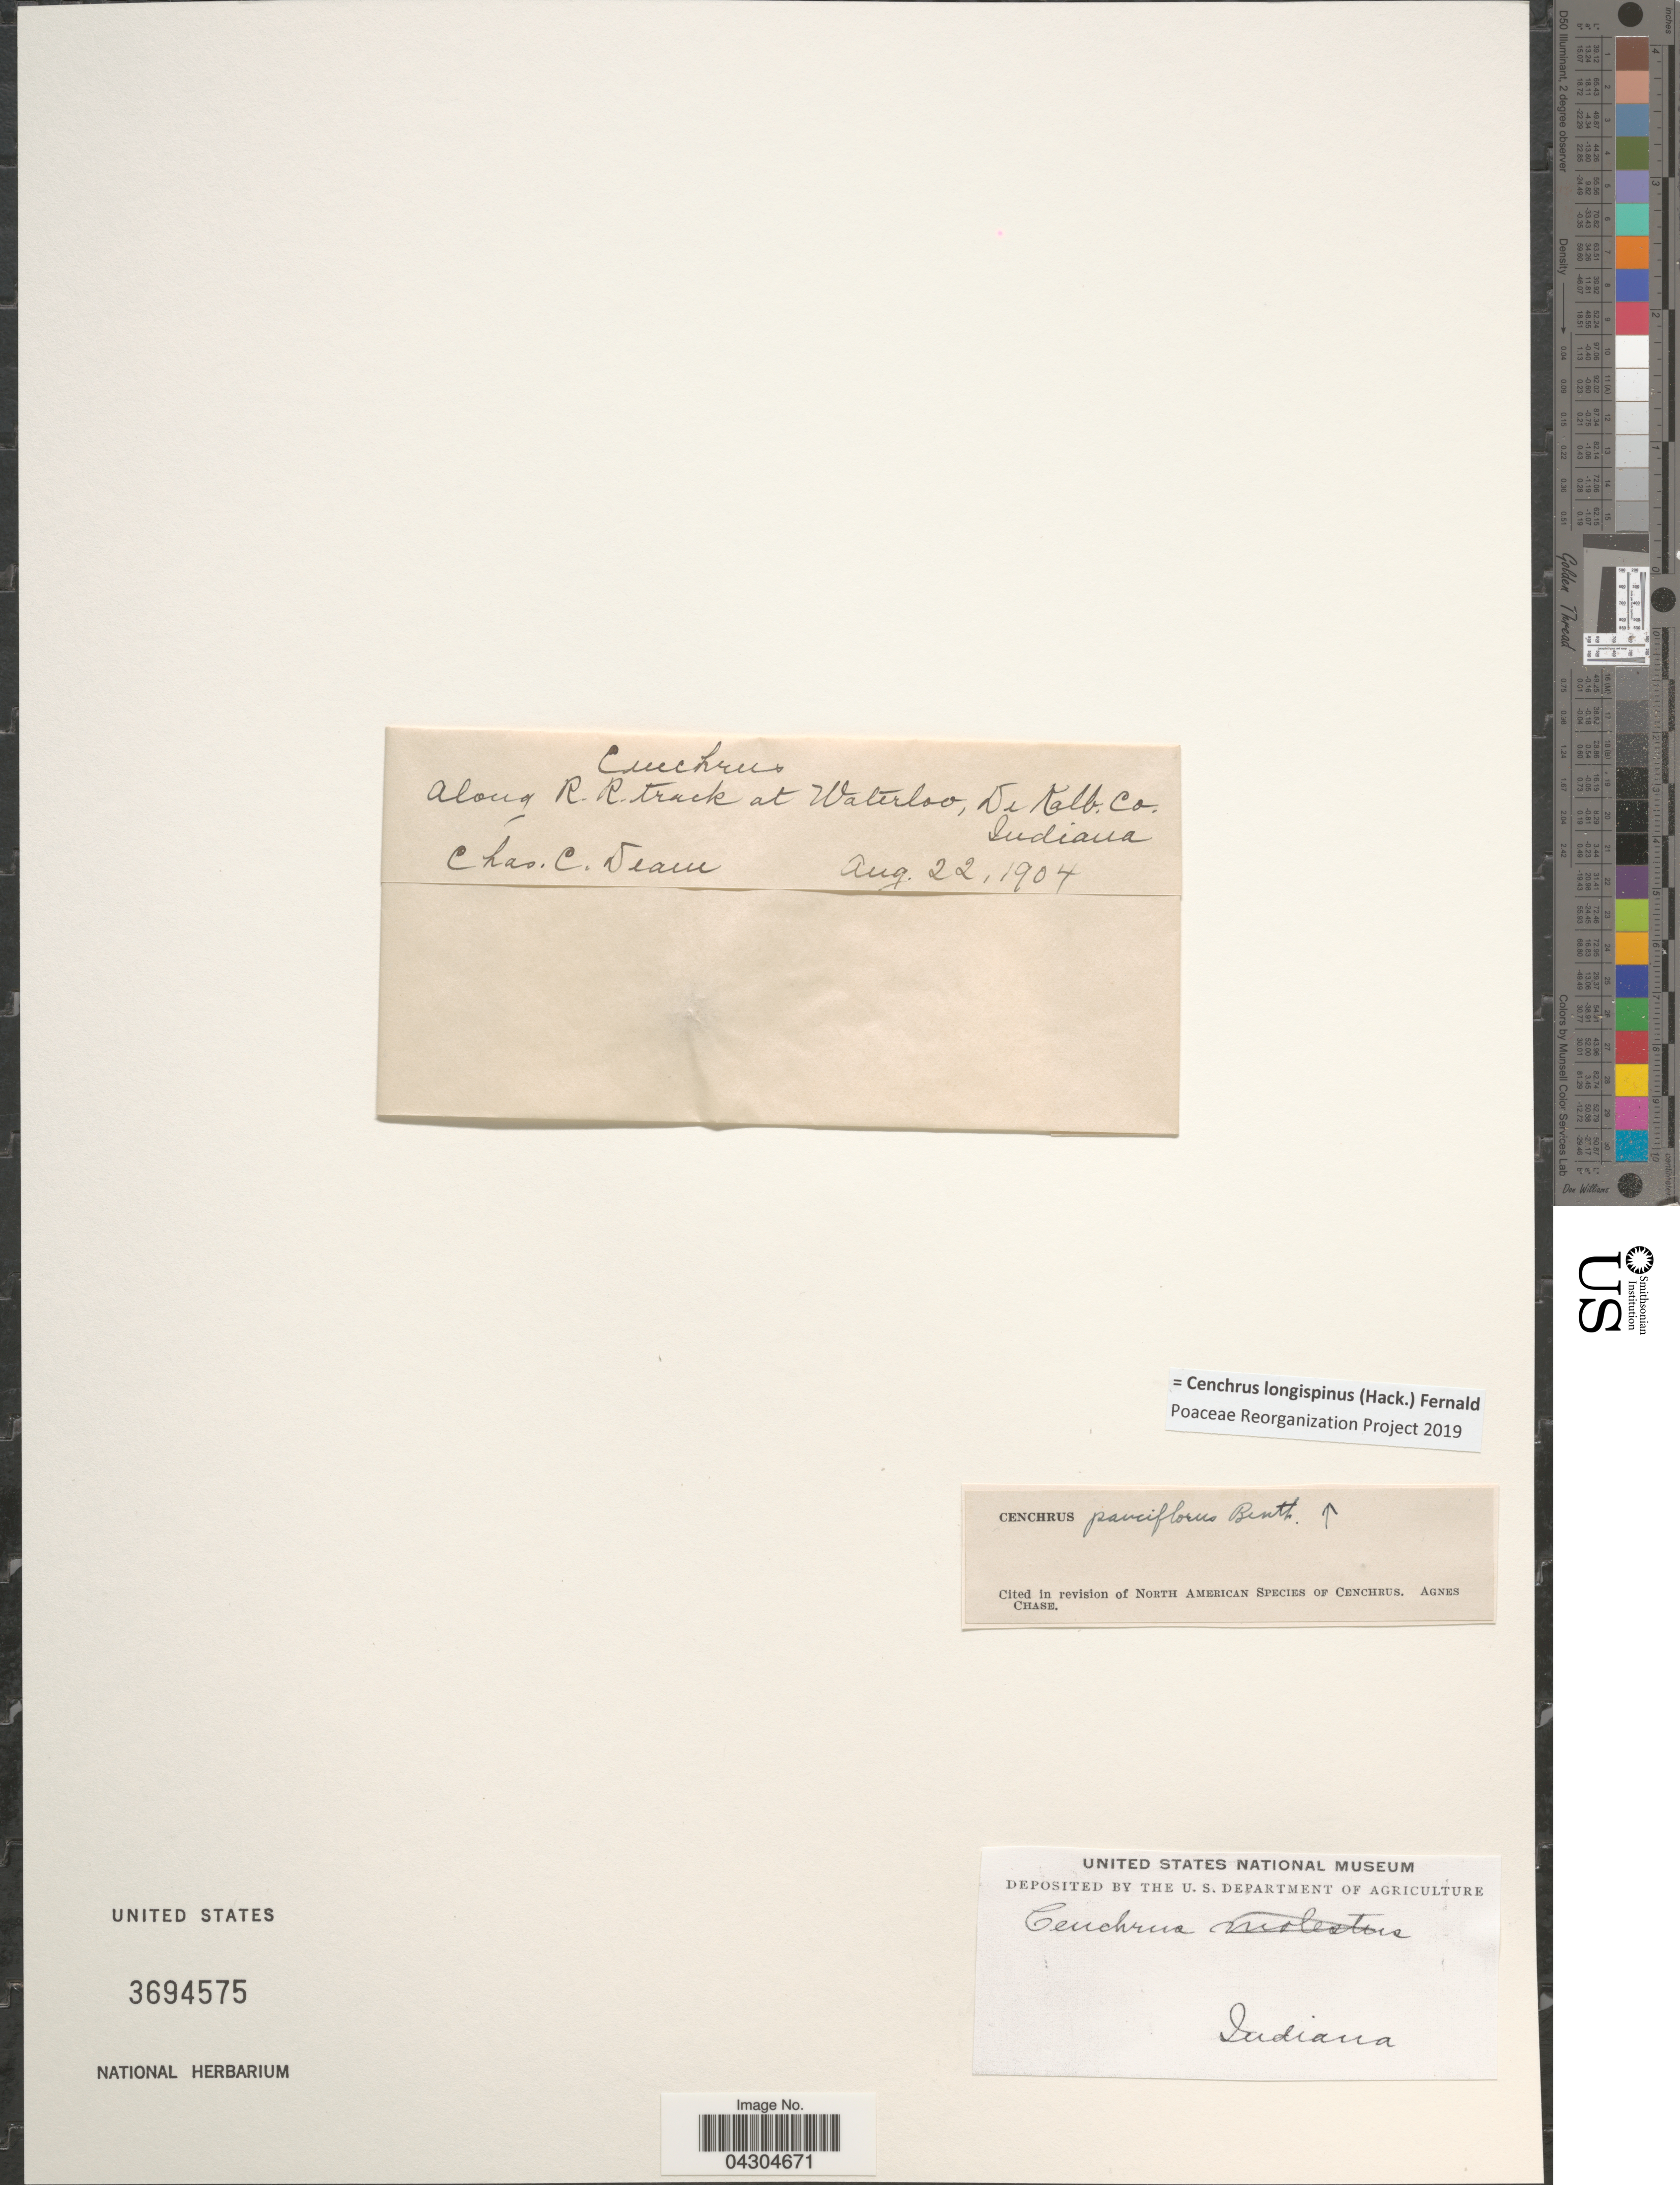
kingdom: Plantae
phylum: Tracheophyta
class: Liliopsida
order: Poales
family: Poaceae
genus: Cenchrus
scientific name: Cenchrus longispinus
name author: (Hack.) Fernald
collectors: C. C. Deam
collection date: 1904-08-22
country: United States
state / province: Indiana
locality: Along R.R. track at Waterloo, De Kalb Co.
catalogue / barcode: US 3694575